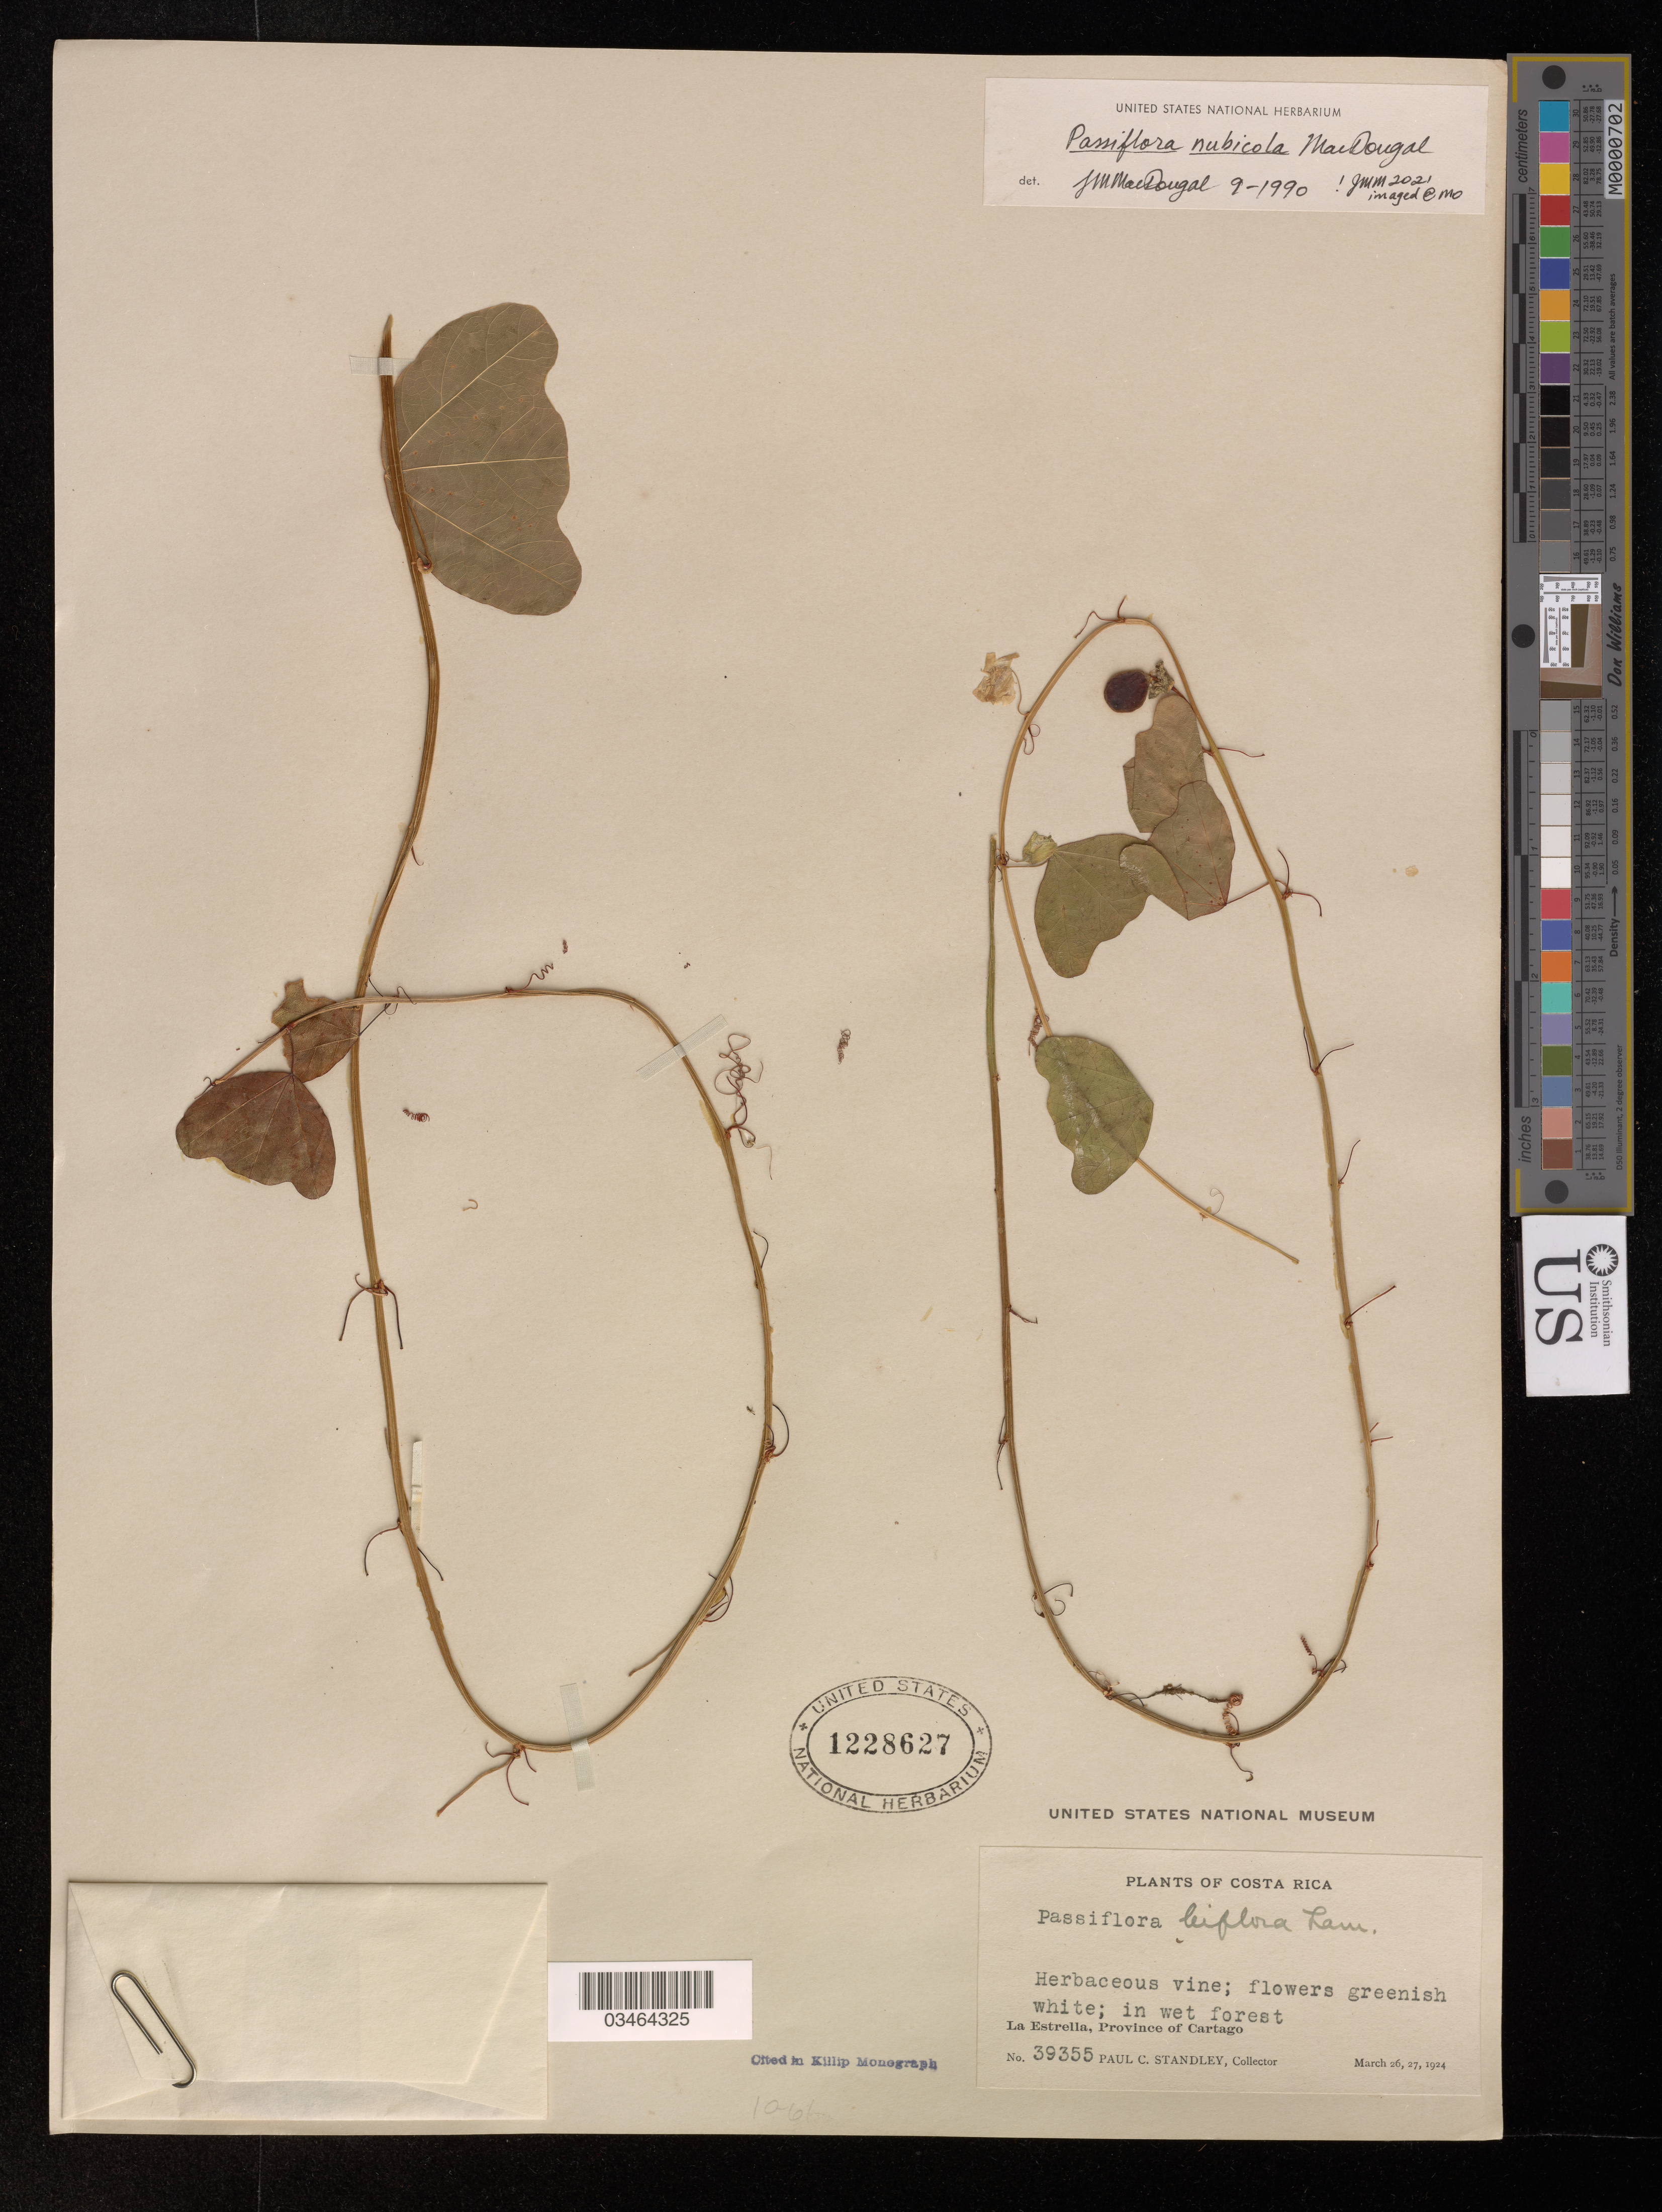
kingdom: Plantae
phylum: Tracheophyta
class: Magnoliopsida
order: Malpighiales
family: Passifloraceae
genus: Passiflora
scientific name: Passiflora nubicola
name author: J.M. MacDougal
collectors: P. C. Standley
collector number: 39355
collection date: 1924-03-26/1924-03-27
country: Costa Rica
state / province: Cartago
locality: La Estrella.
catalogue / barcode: US 1228627